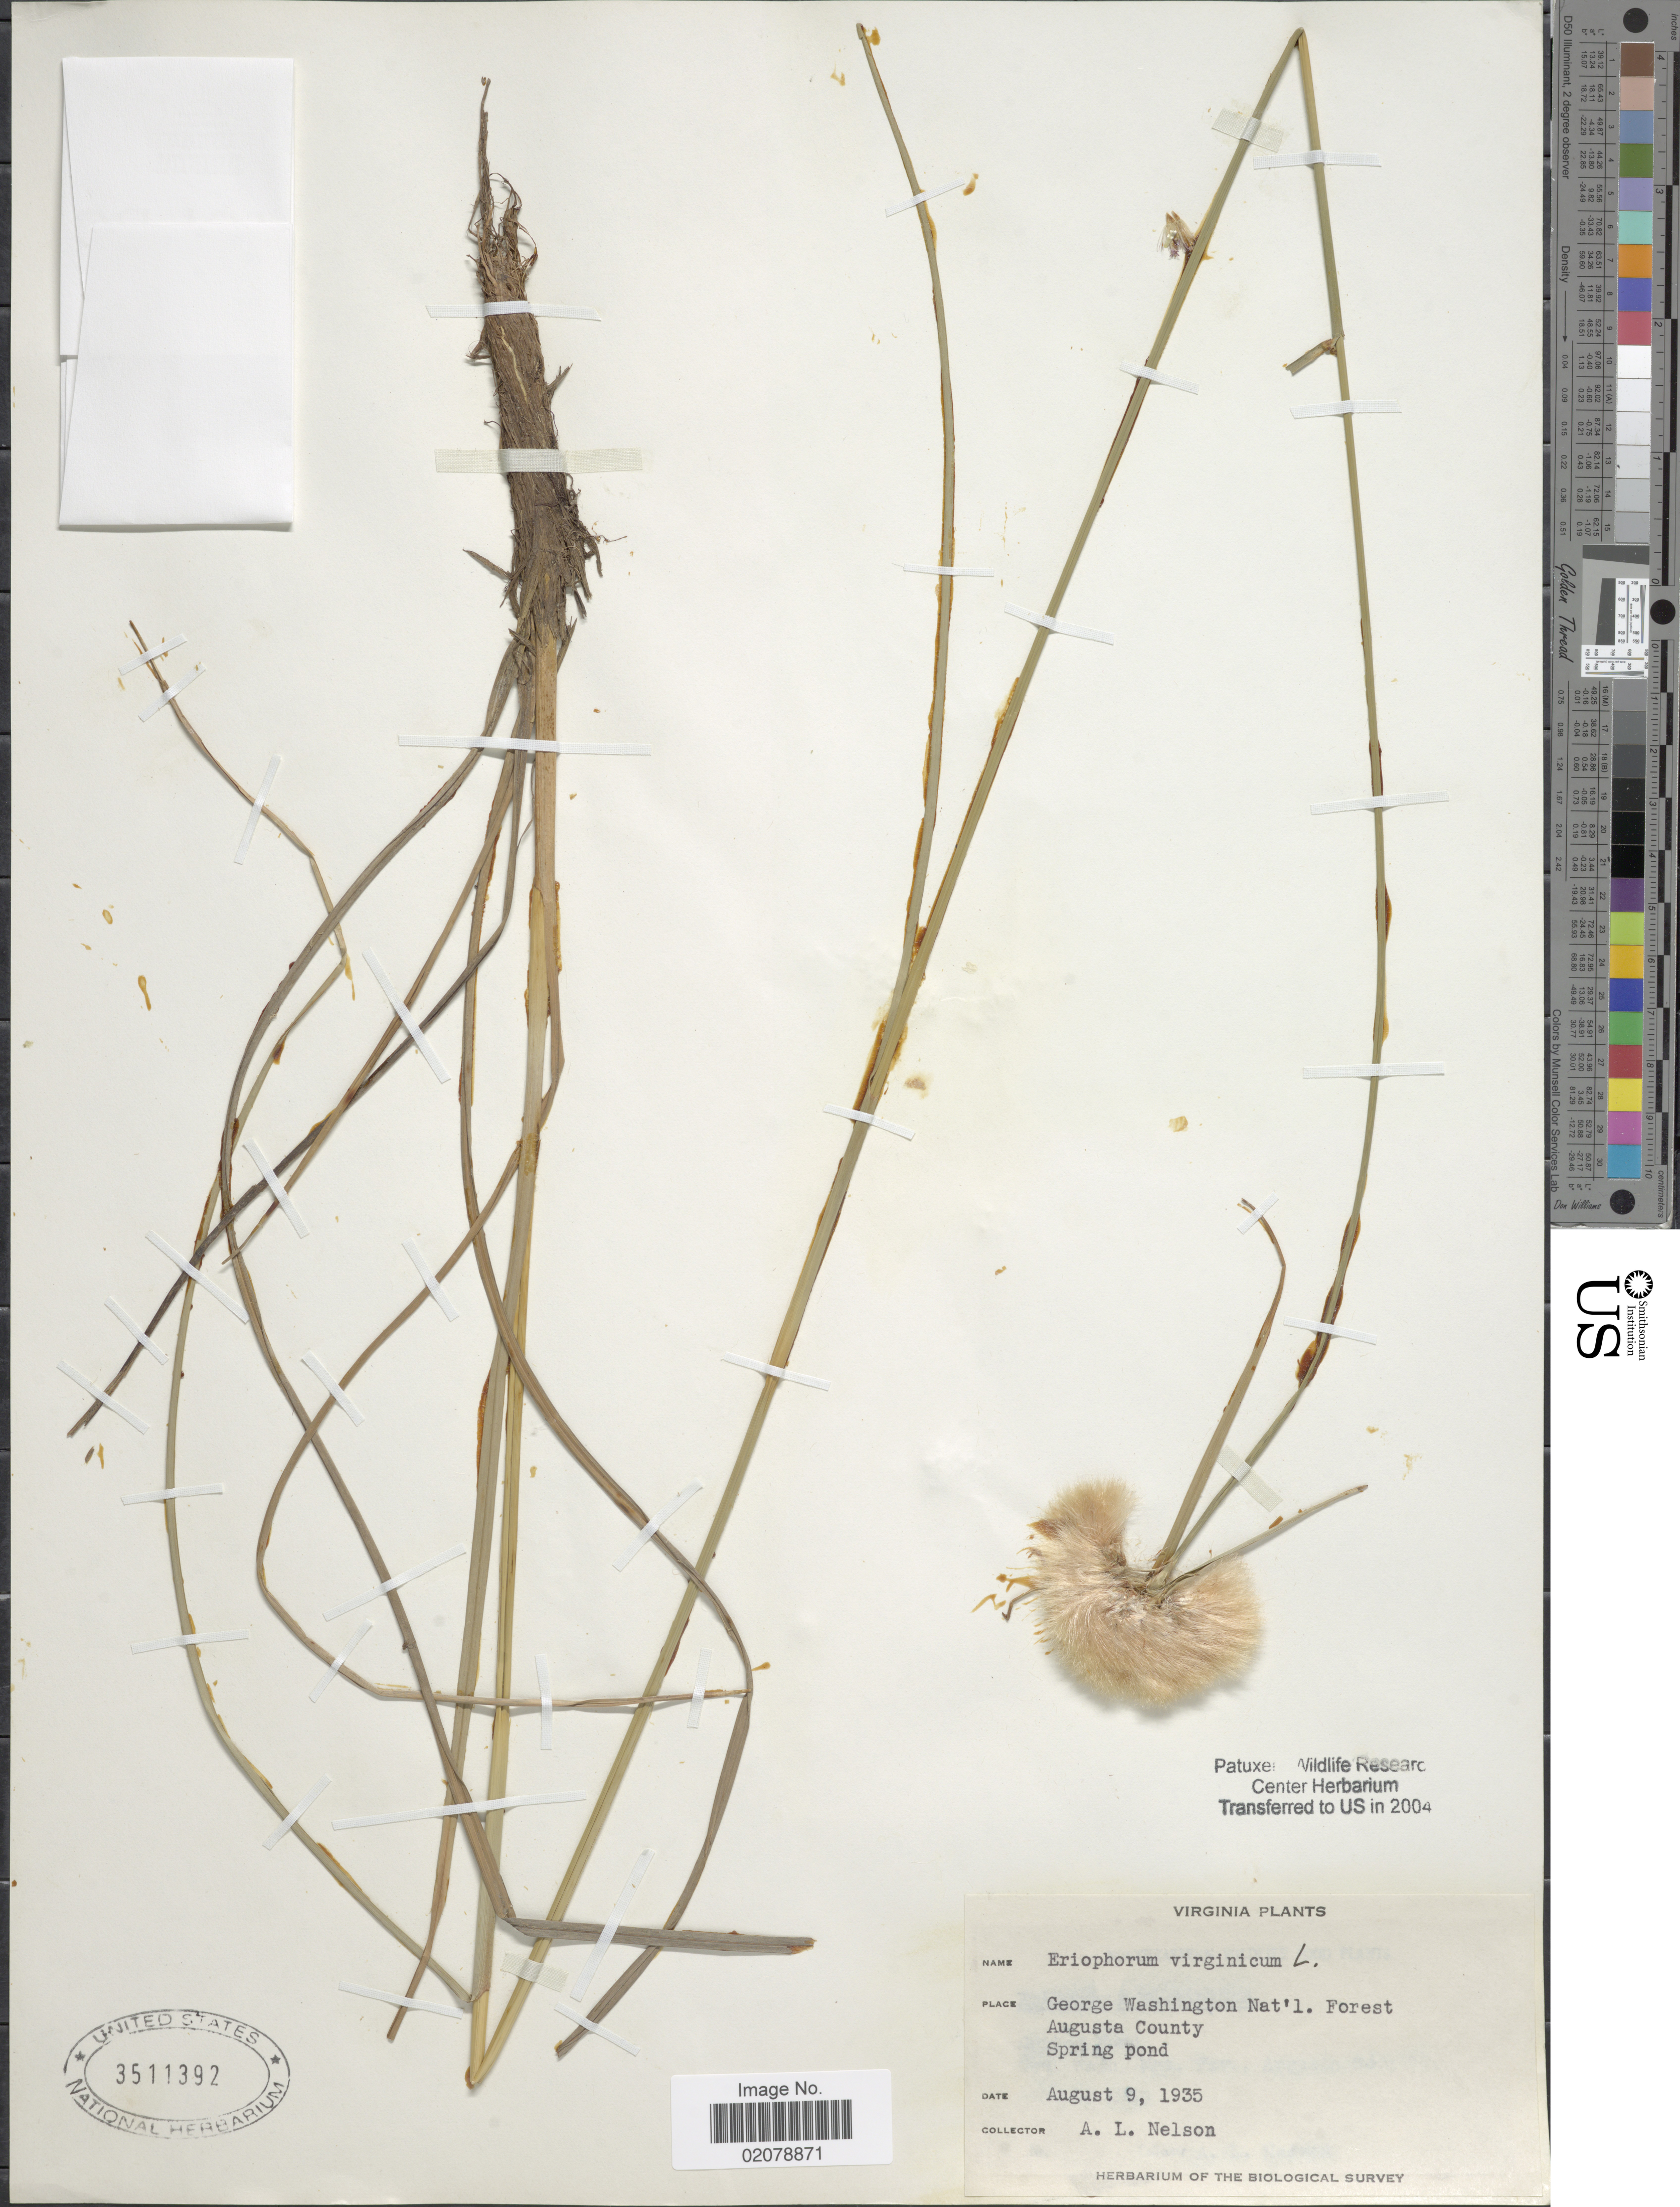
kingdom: Plantae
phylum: Tracheophyta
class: Liliopsida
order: Poales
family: Cyperaceae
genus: Eriophorum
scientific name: Eriophorum virginicum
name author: L.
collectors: A. L. Nelson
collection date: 1935-08-09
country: United States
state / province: Virginia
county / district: Augusta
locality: George Washington Nat'l. Forest. Augusta County. Spring Pond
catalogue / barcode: US 3511392